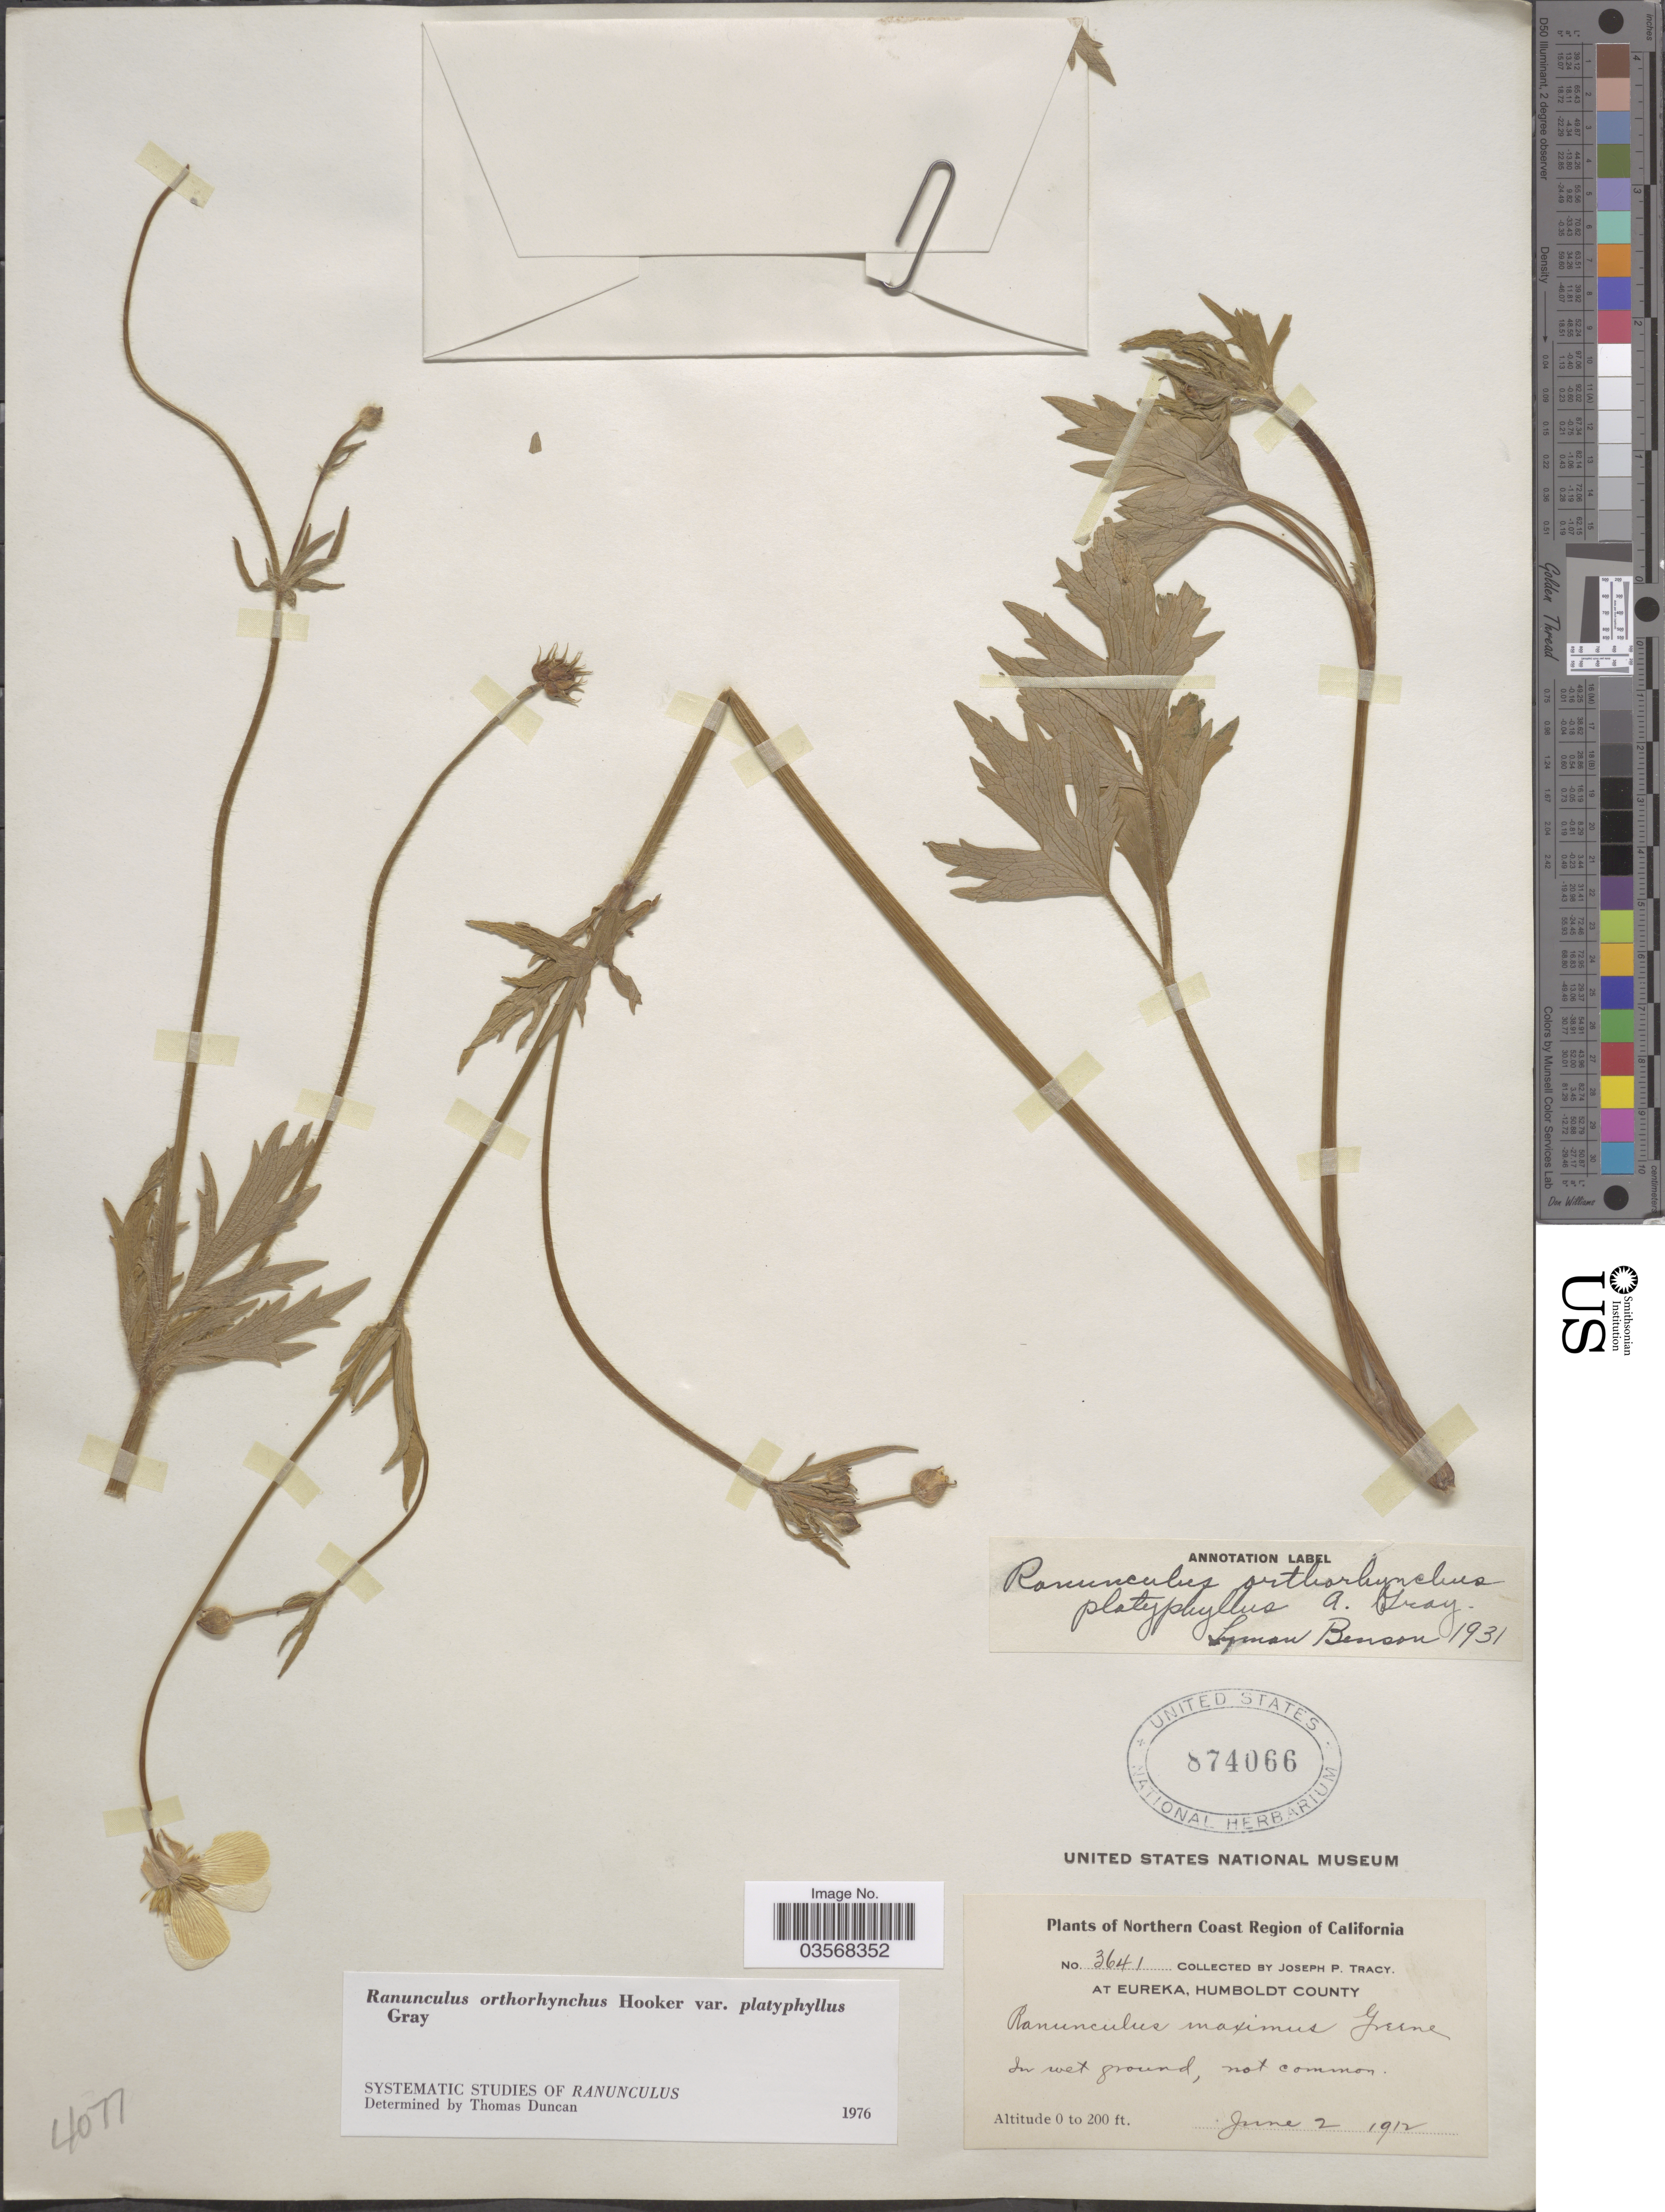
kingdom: Plantae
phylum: Tracheophyta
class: Magnoliopsida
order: Ranunculales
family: Ranunculaceae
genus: Ranunculus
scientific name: Ranunculus orthorhynchus var. platyphyllus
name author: A. Gray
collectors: J. Tracy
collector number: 3641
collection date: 1912-06-02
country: United States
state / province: California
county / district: Humboldt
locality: Northern Coast Region. At Eureka, Humboldt County.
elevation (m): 0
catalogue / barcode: US 874066